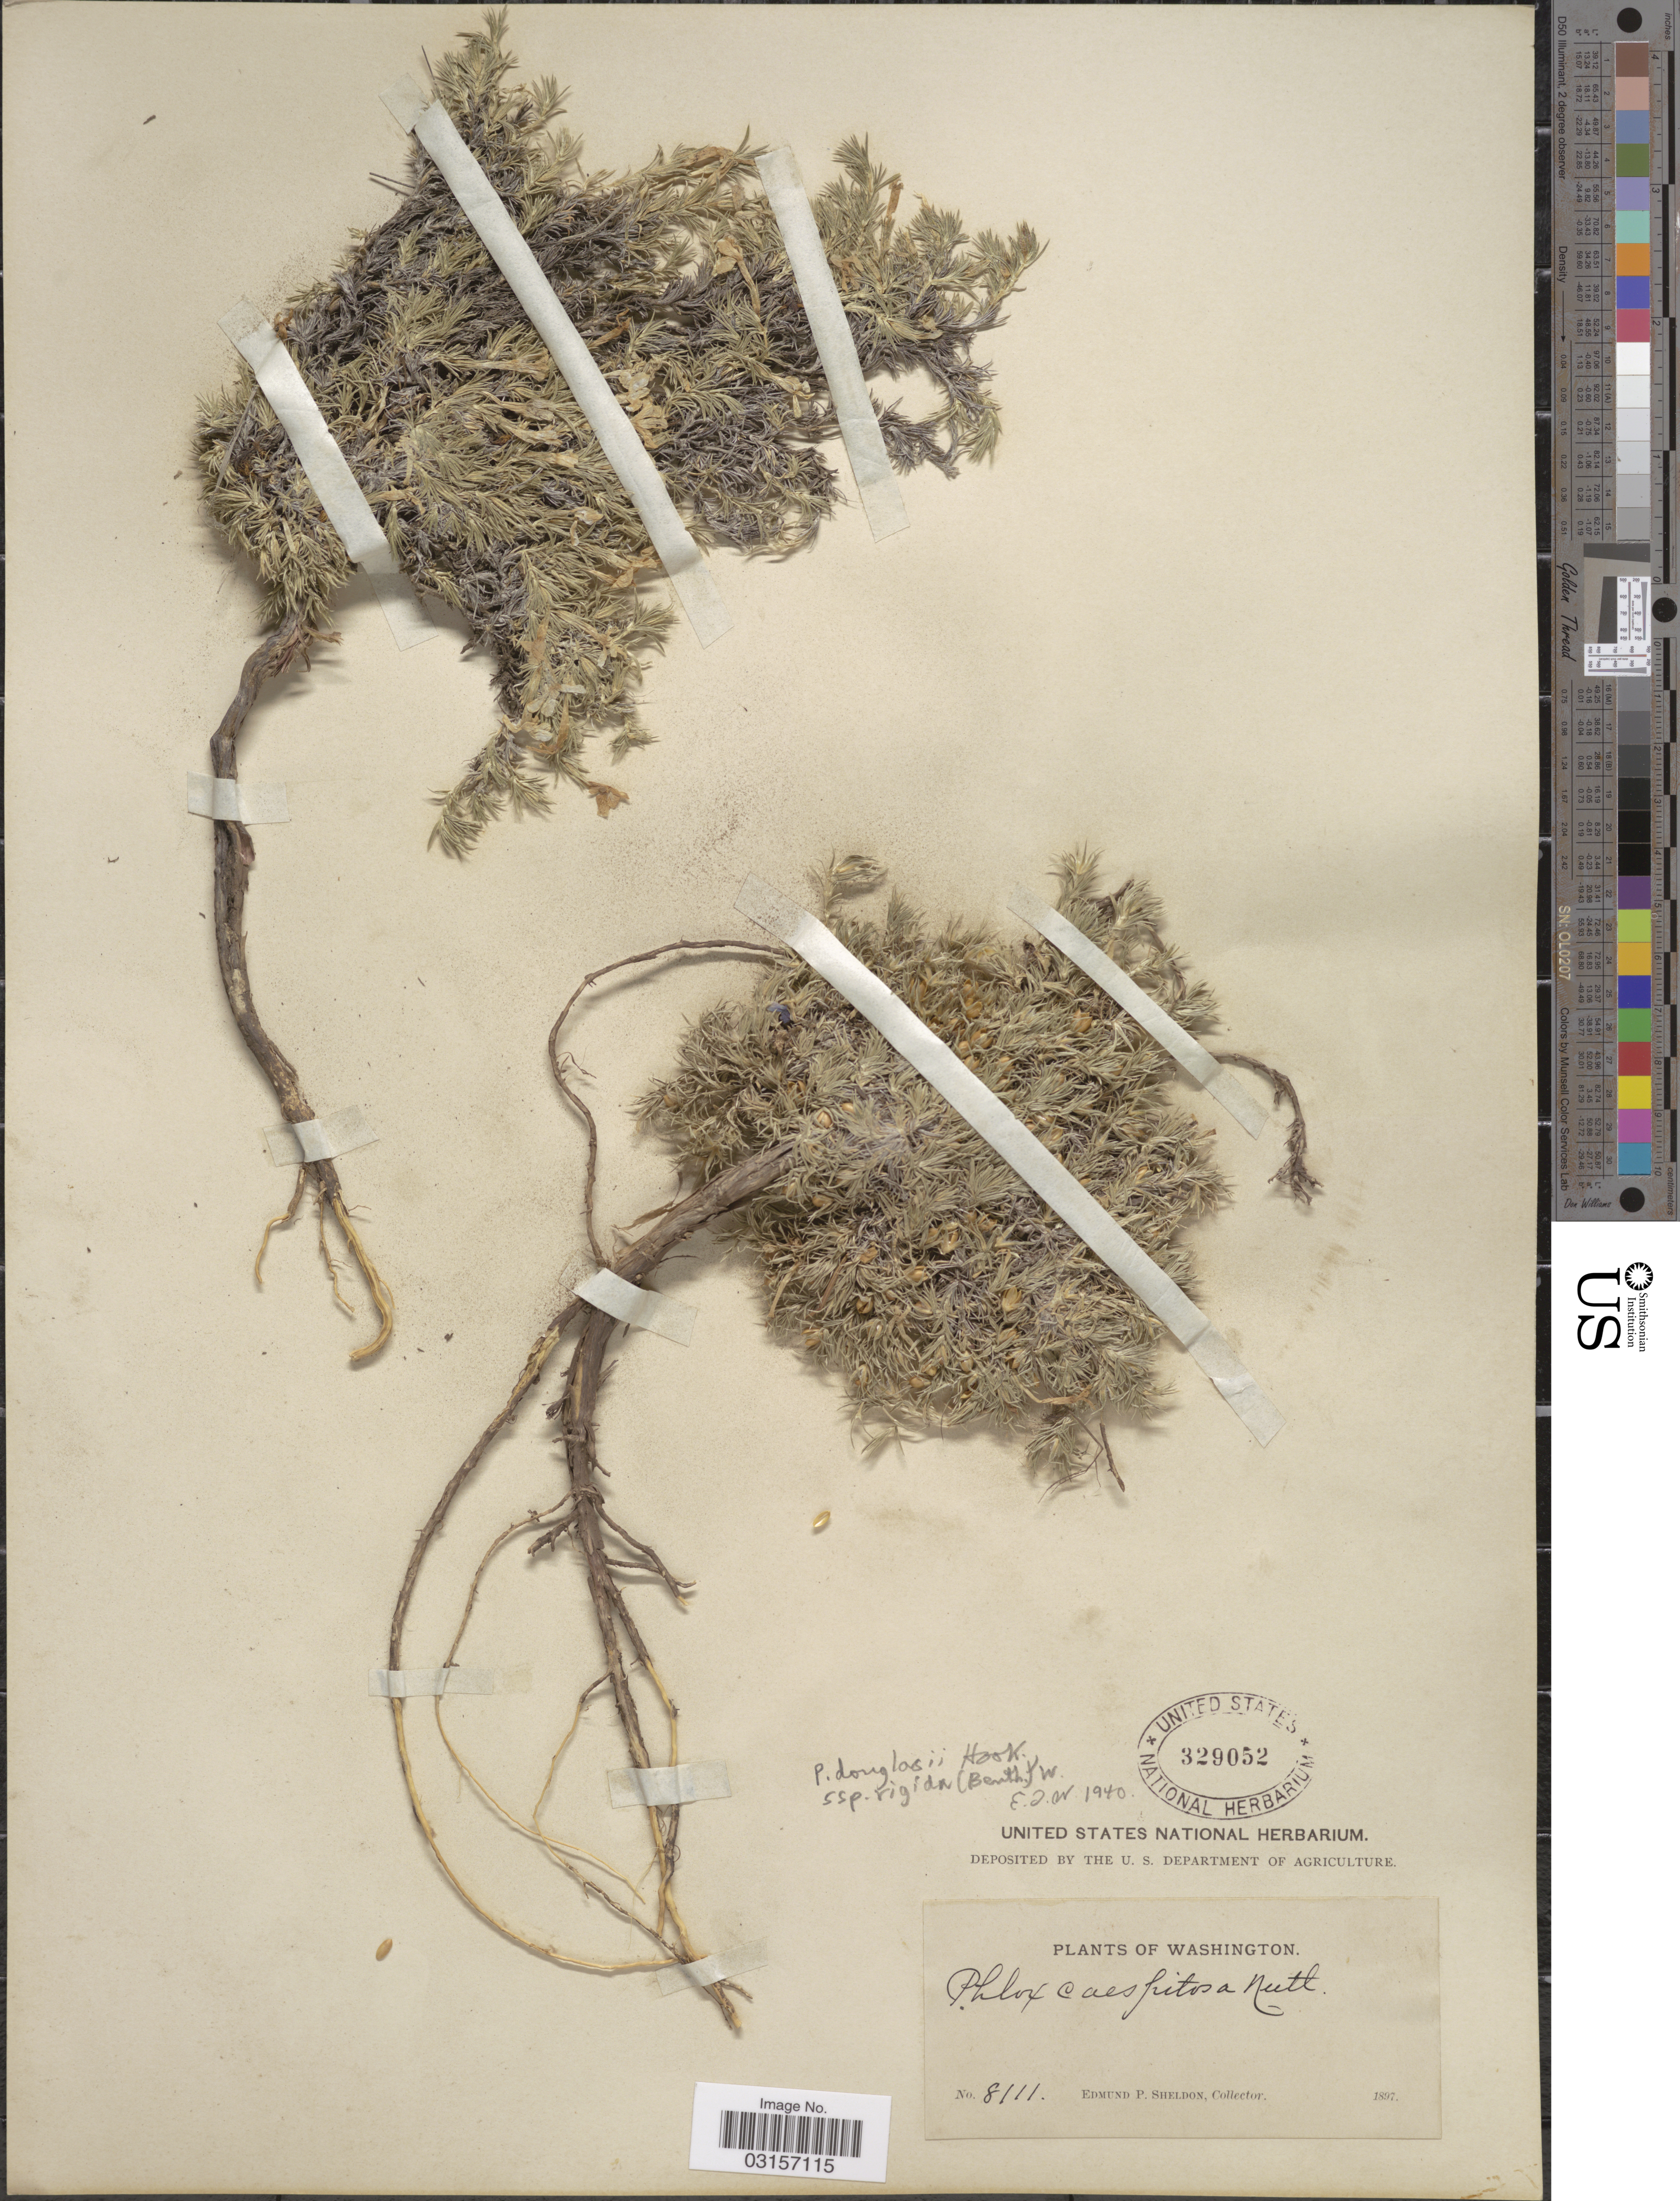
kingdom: Plantae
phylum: Tracheophyta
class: Magnoliopsida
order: Ericales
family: Polemoniaceae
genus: Phlox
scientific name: Phlox caespitosa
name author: Nutt.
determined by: Mayfield, M. H.; Ferguson, C. J.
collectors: E. P. Sheldon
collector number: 8111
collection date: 1897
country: United States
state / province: Washington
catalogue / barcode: US 329052